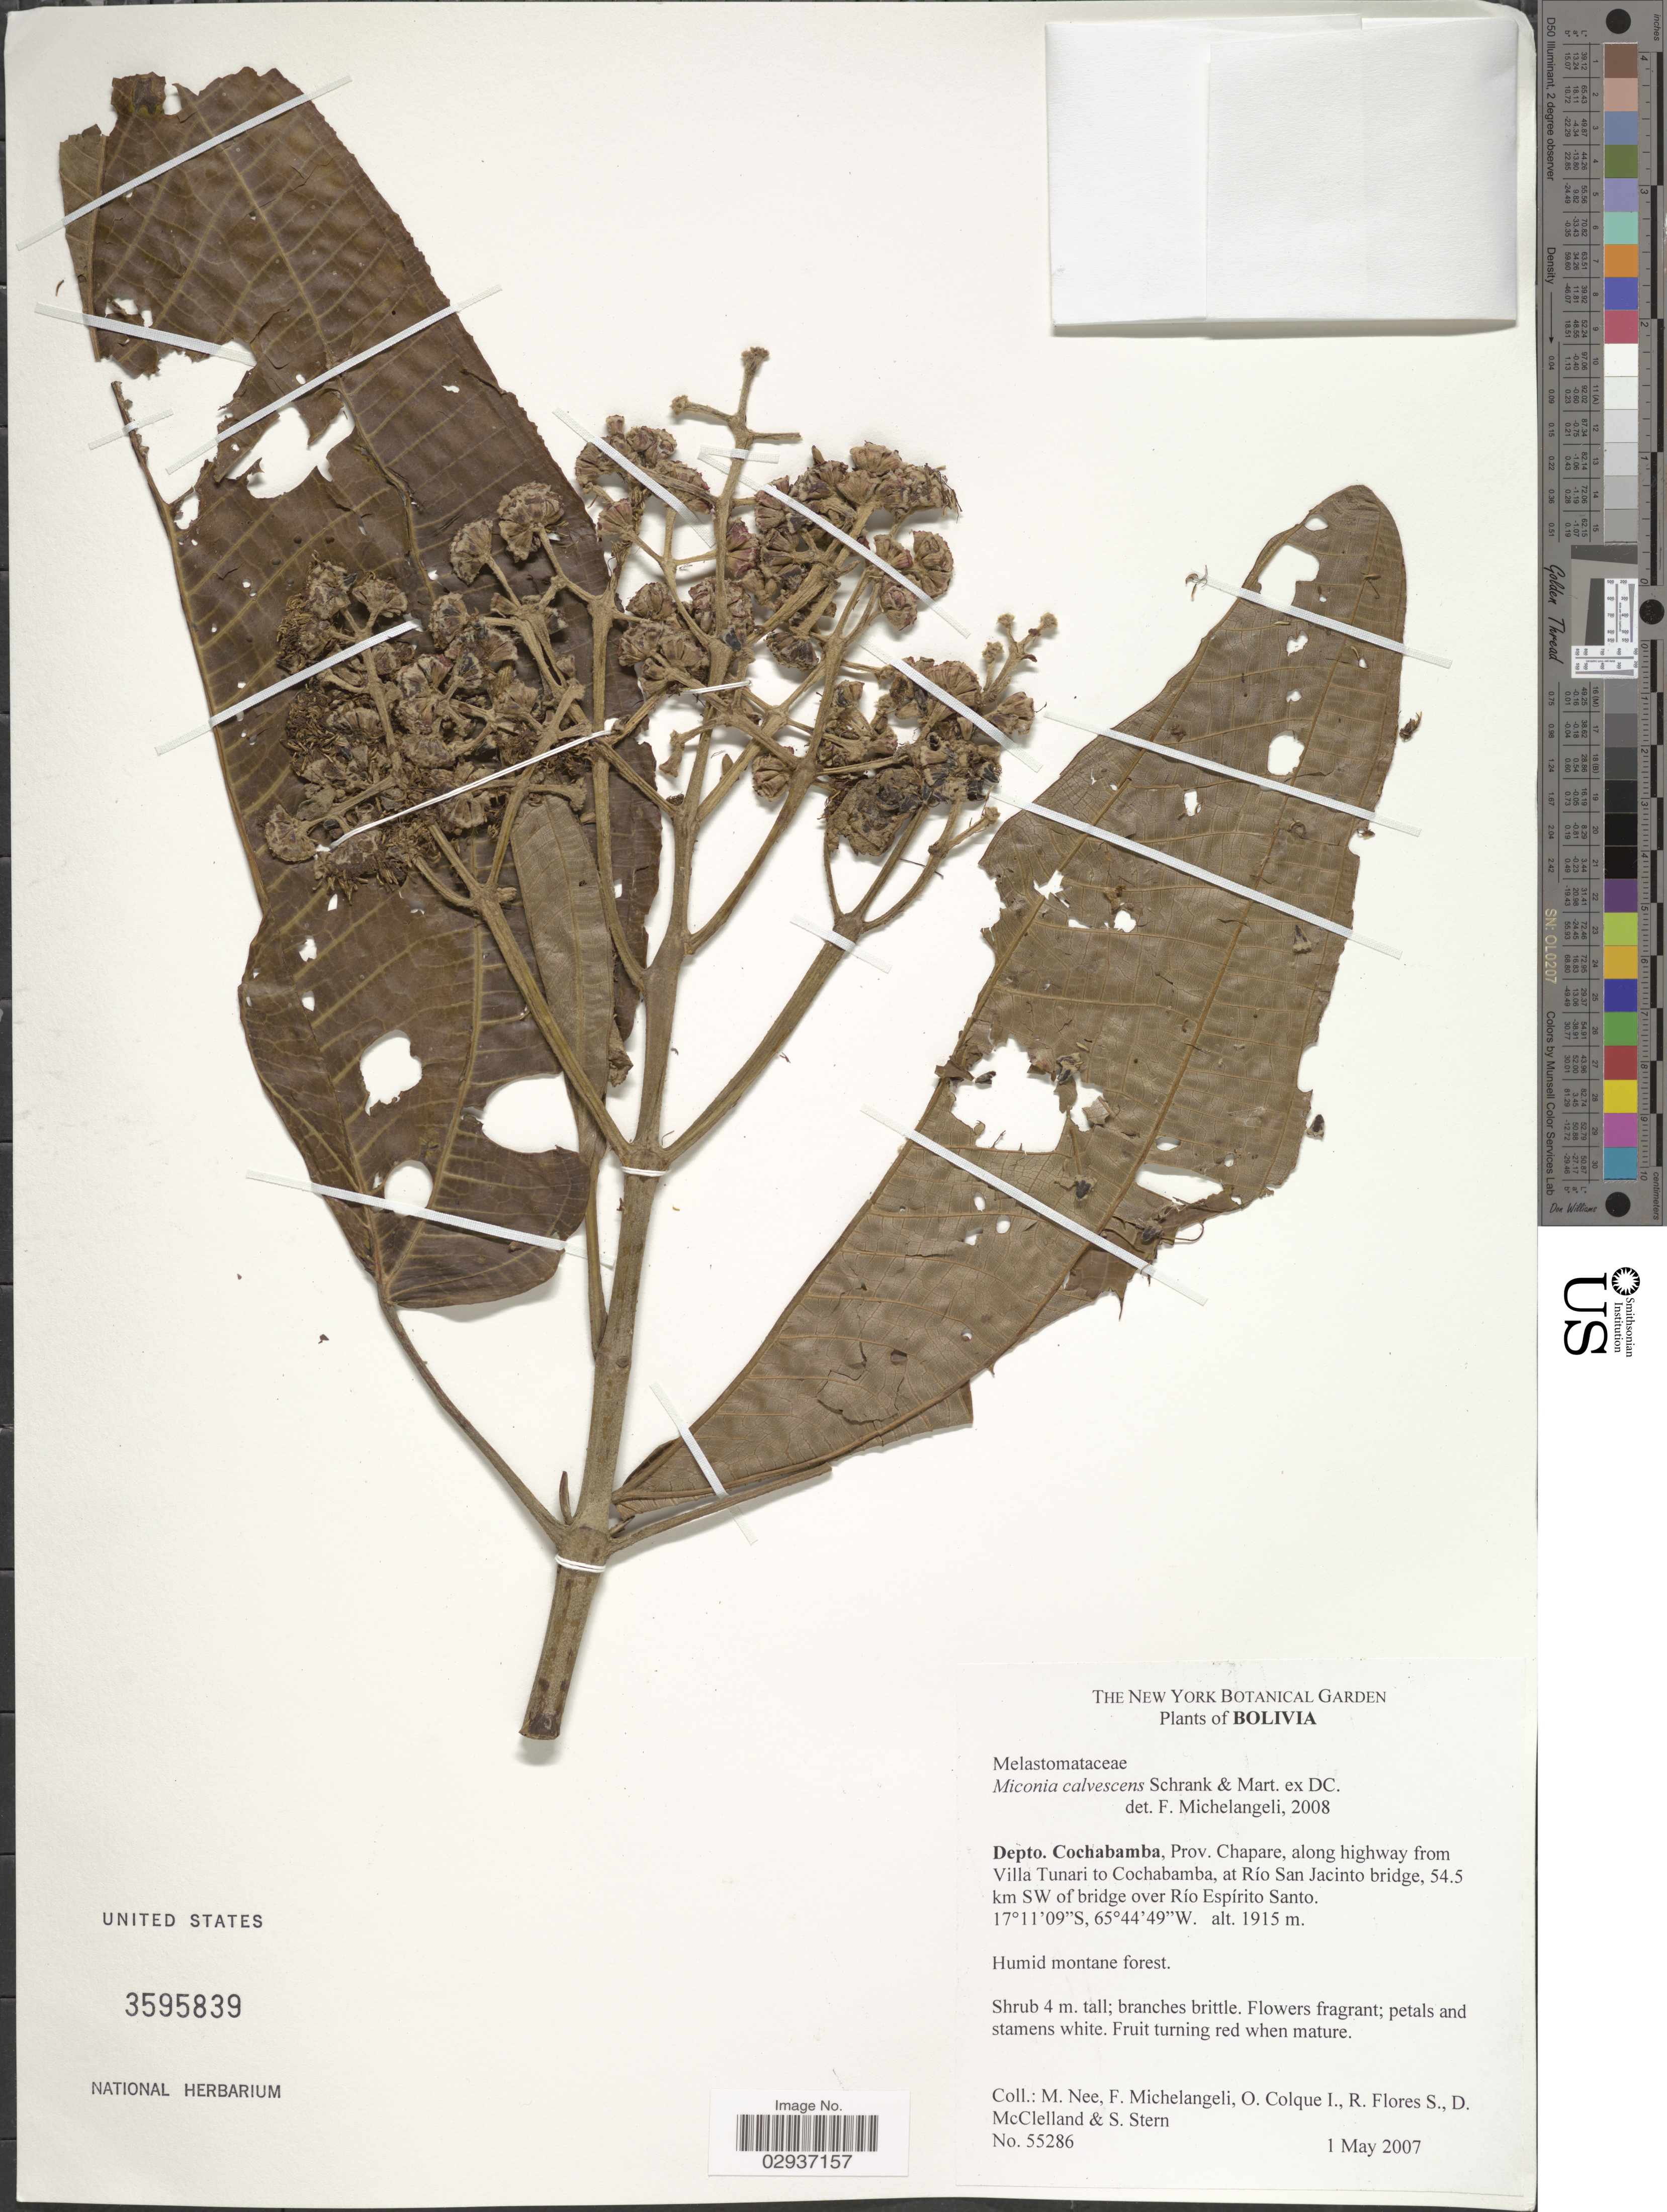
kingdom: Plantae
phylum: Tracheophyta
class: Magnoliopsida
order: Myrtales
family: Melastomataceae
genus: Miconia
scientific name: Miconia calvescens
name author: DC.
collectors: M. Nee, F. Michelangeli, O. Colque, R. Flores S. & et al.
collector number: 55286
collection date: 2007-05-01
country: Bolivia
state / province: Cochabamba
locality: Depto. Cochabamba, Prov. Chapare, along highway from Villa Tunari to Cochabamba, at Río San Jacinto bridge, 54.5 km SW of bridge over Río Espírito Santo.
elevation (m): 1915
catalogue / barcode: US 3595839